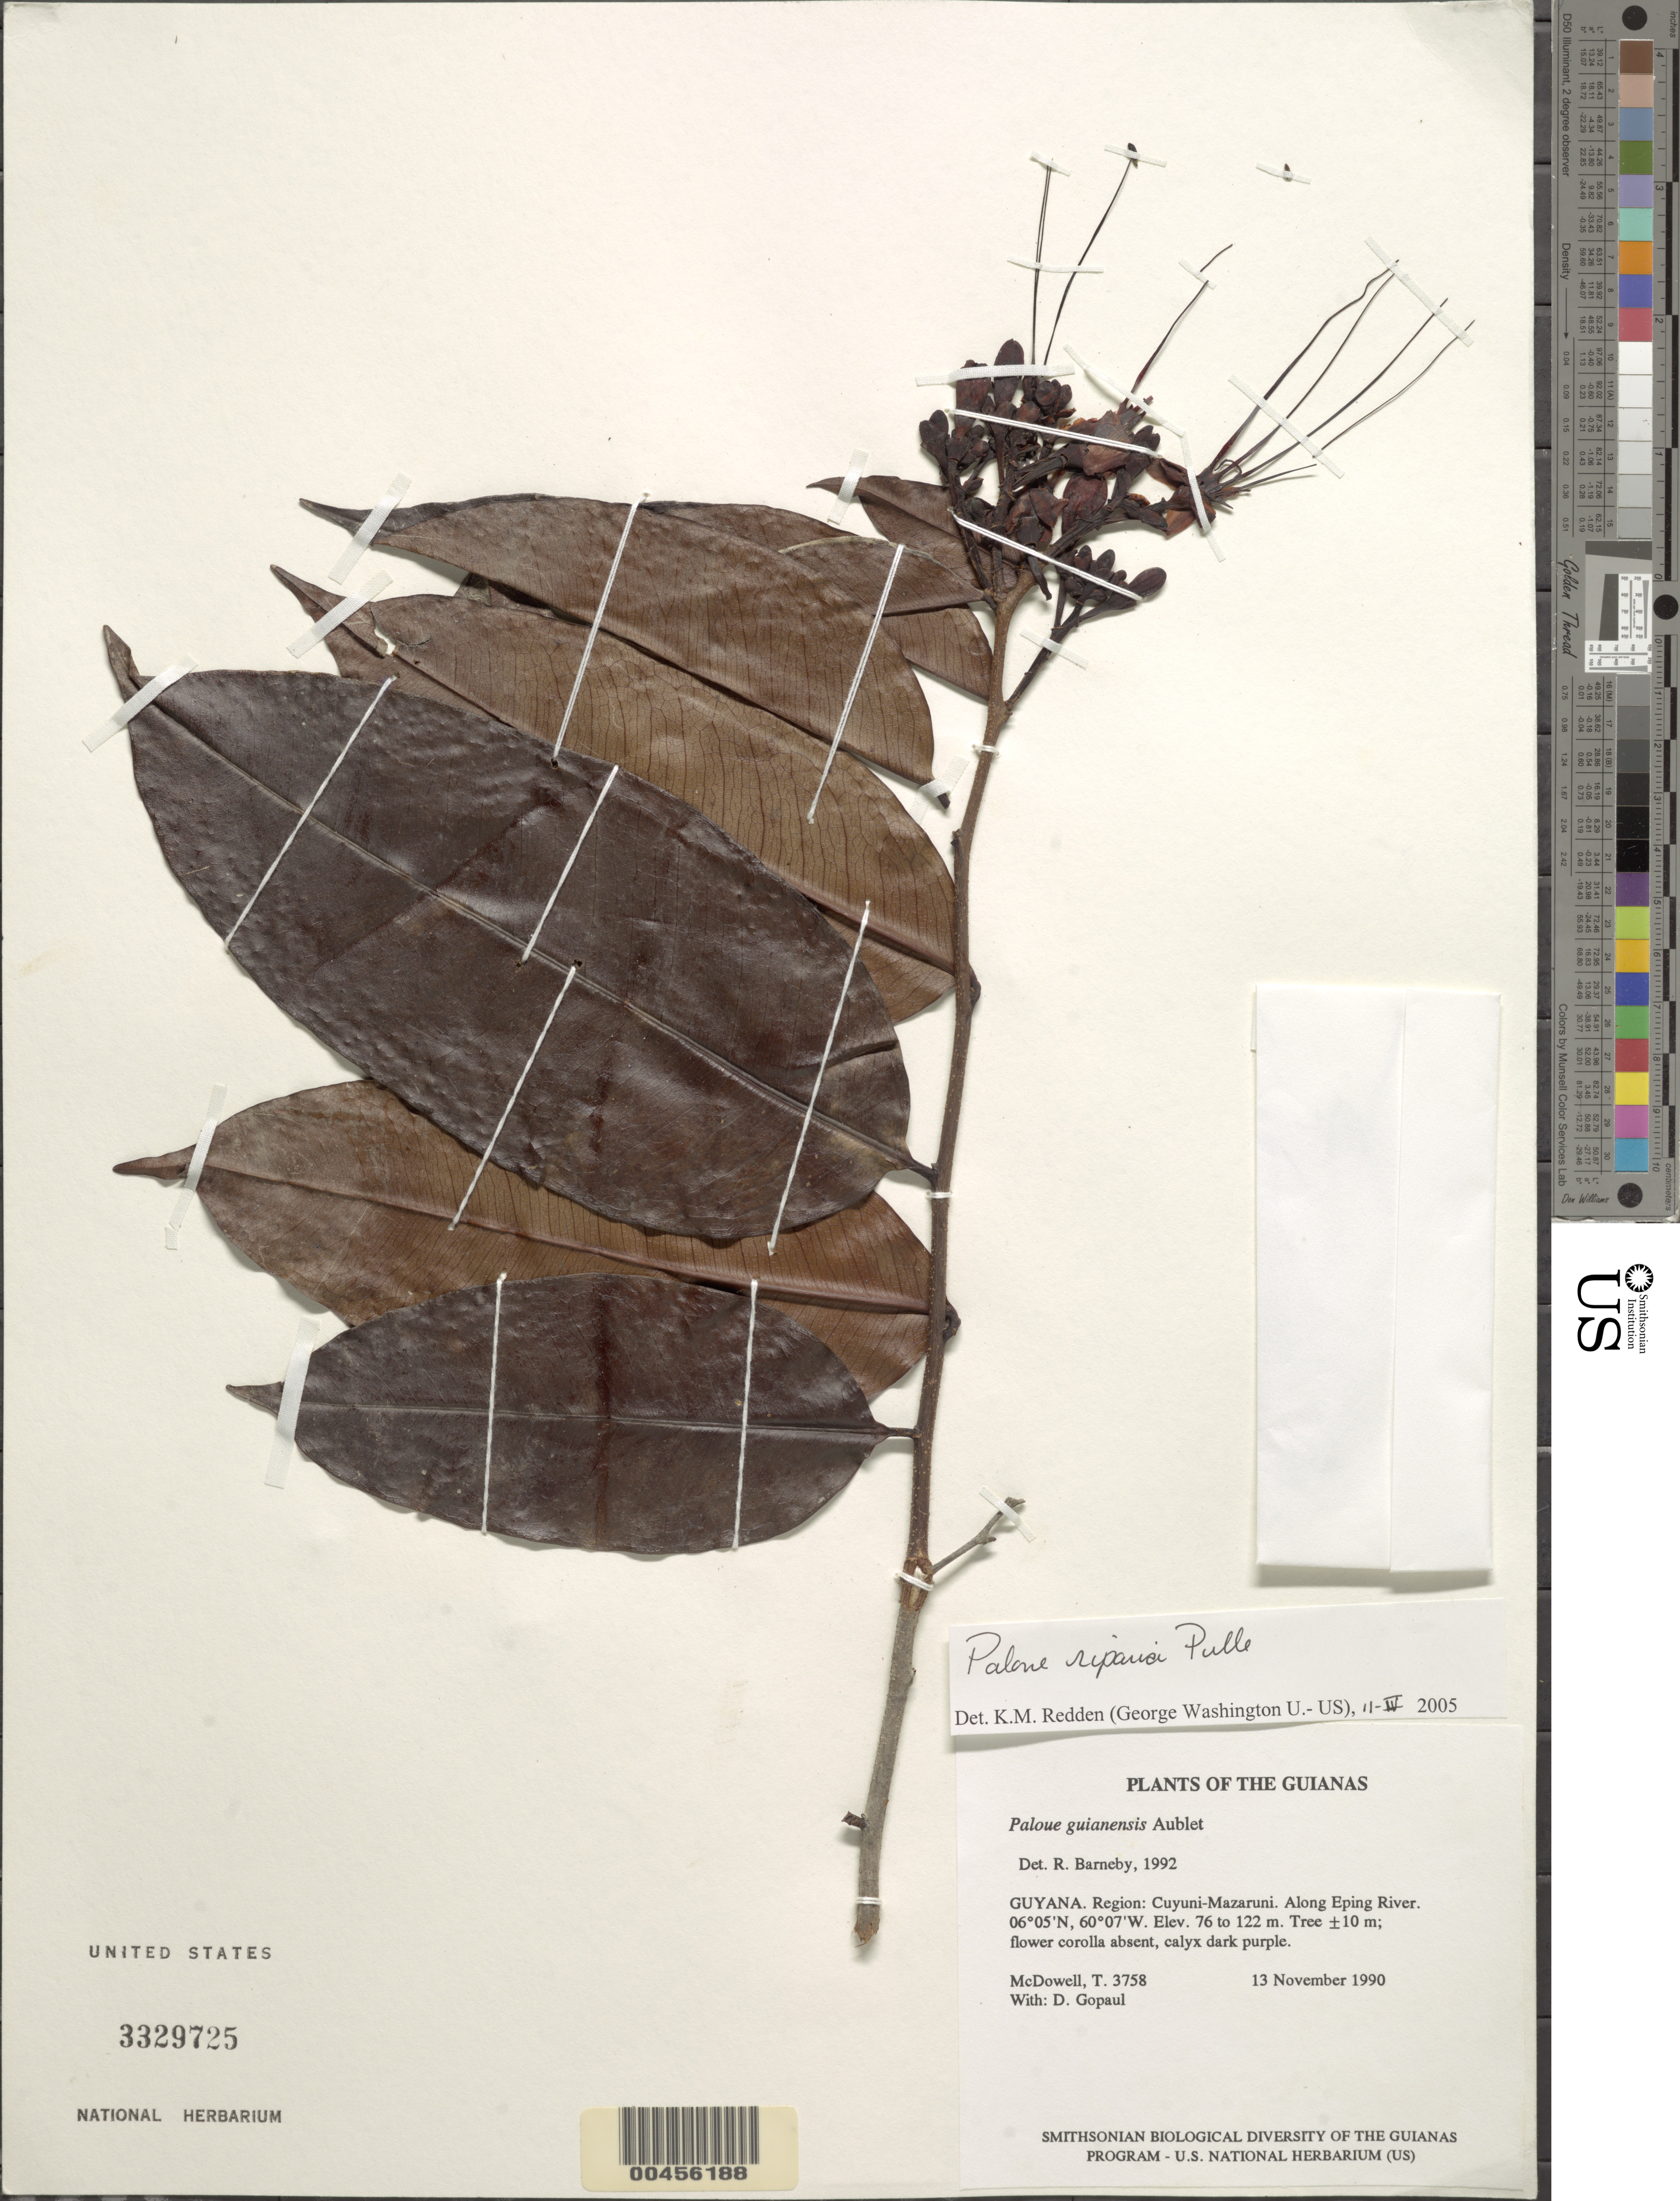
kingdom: Plantae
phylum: Tracheophyta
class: Magnoliopsida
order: Fabales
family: Fabaceae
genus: Paloue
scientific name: Paloue riparia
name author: Pulle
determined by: Redden, K. M.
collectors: T. McDowell & D. Gopaul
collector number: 3758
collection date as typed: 13 November 1990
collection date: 1990-11-13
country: Guyana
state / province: Cuyuni-Mazaruni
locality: At edge of clearing, Golden Star Resources camp, Eping River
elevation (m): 76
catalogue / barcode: US 3329725